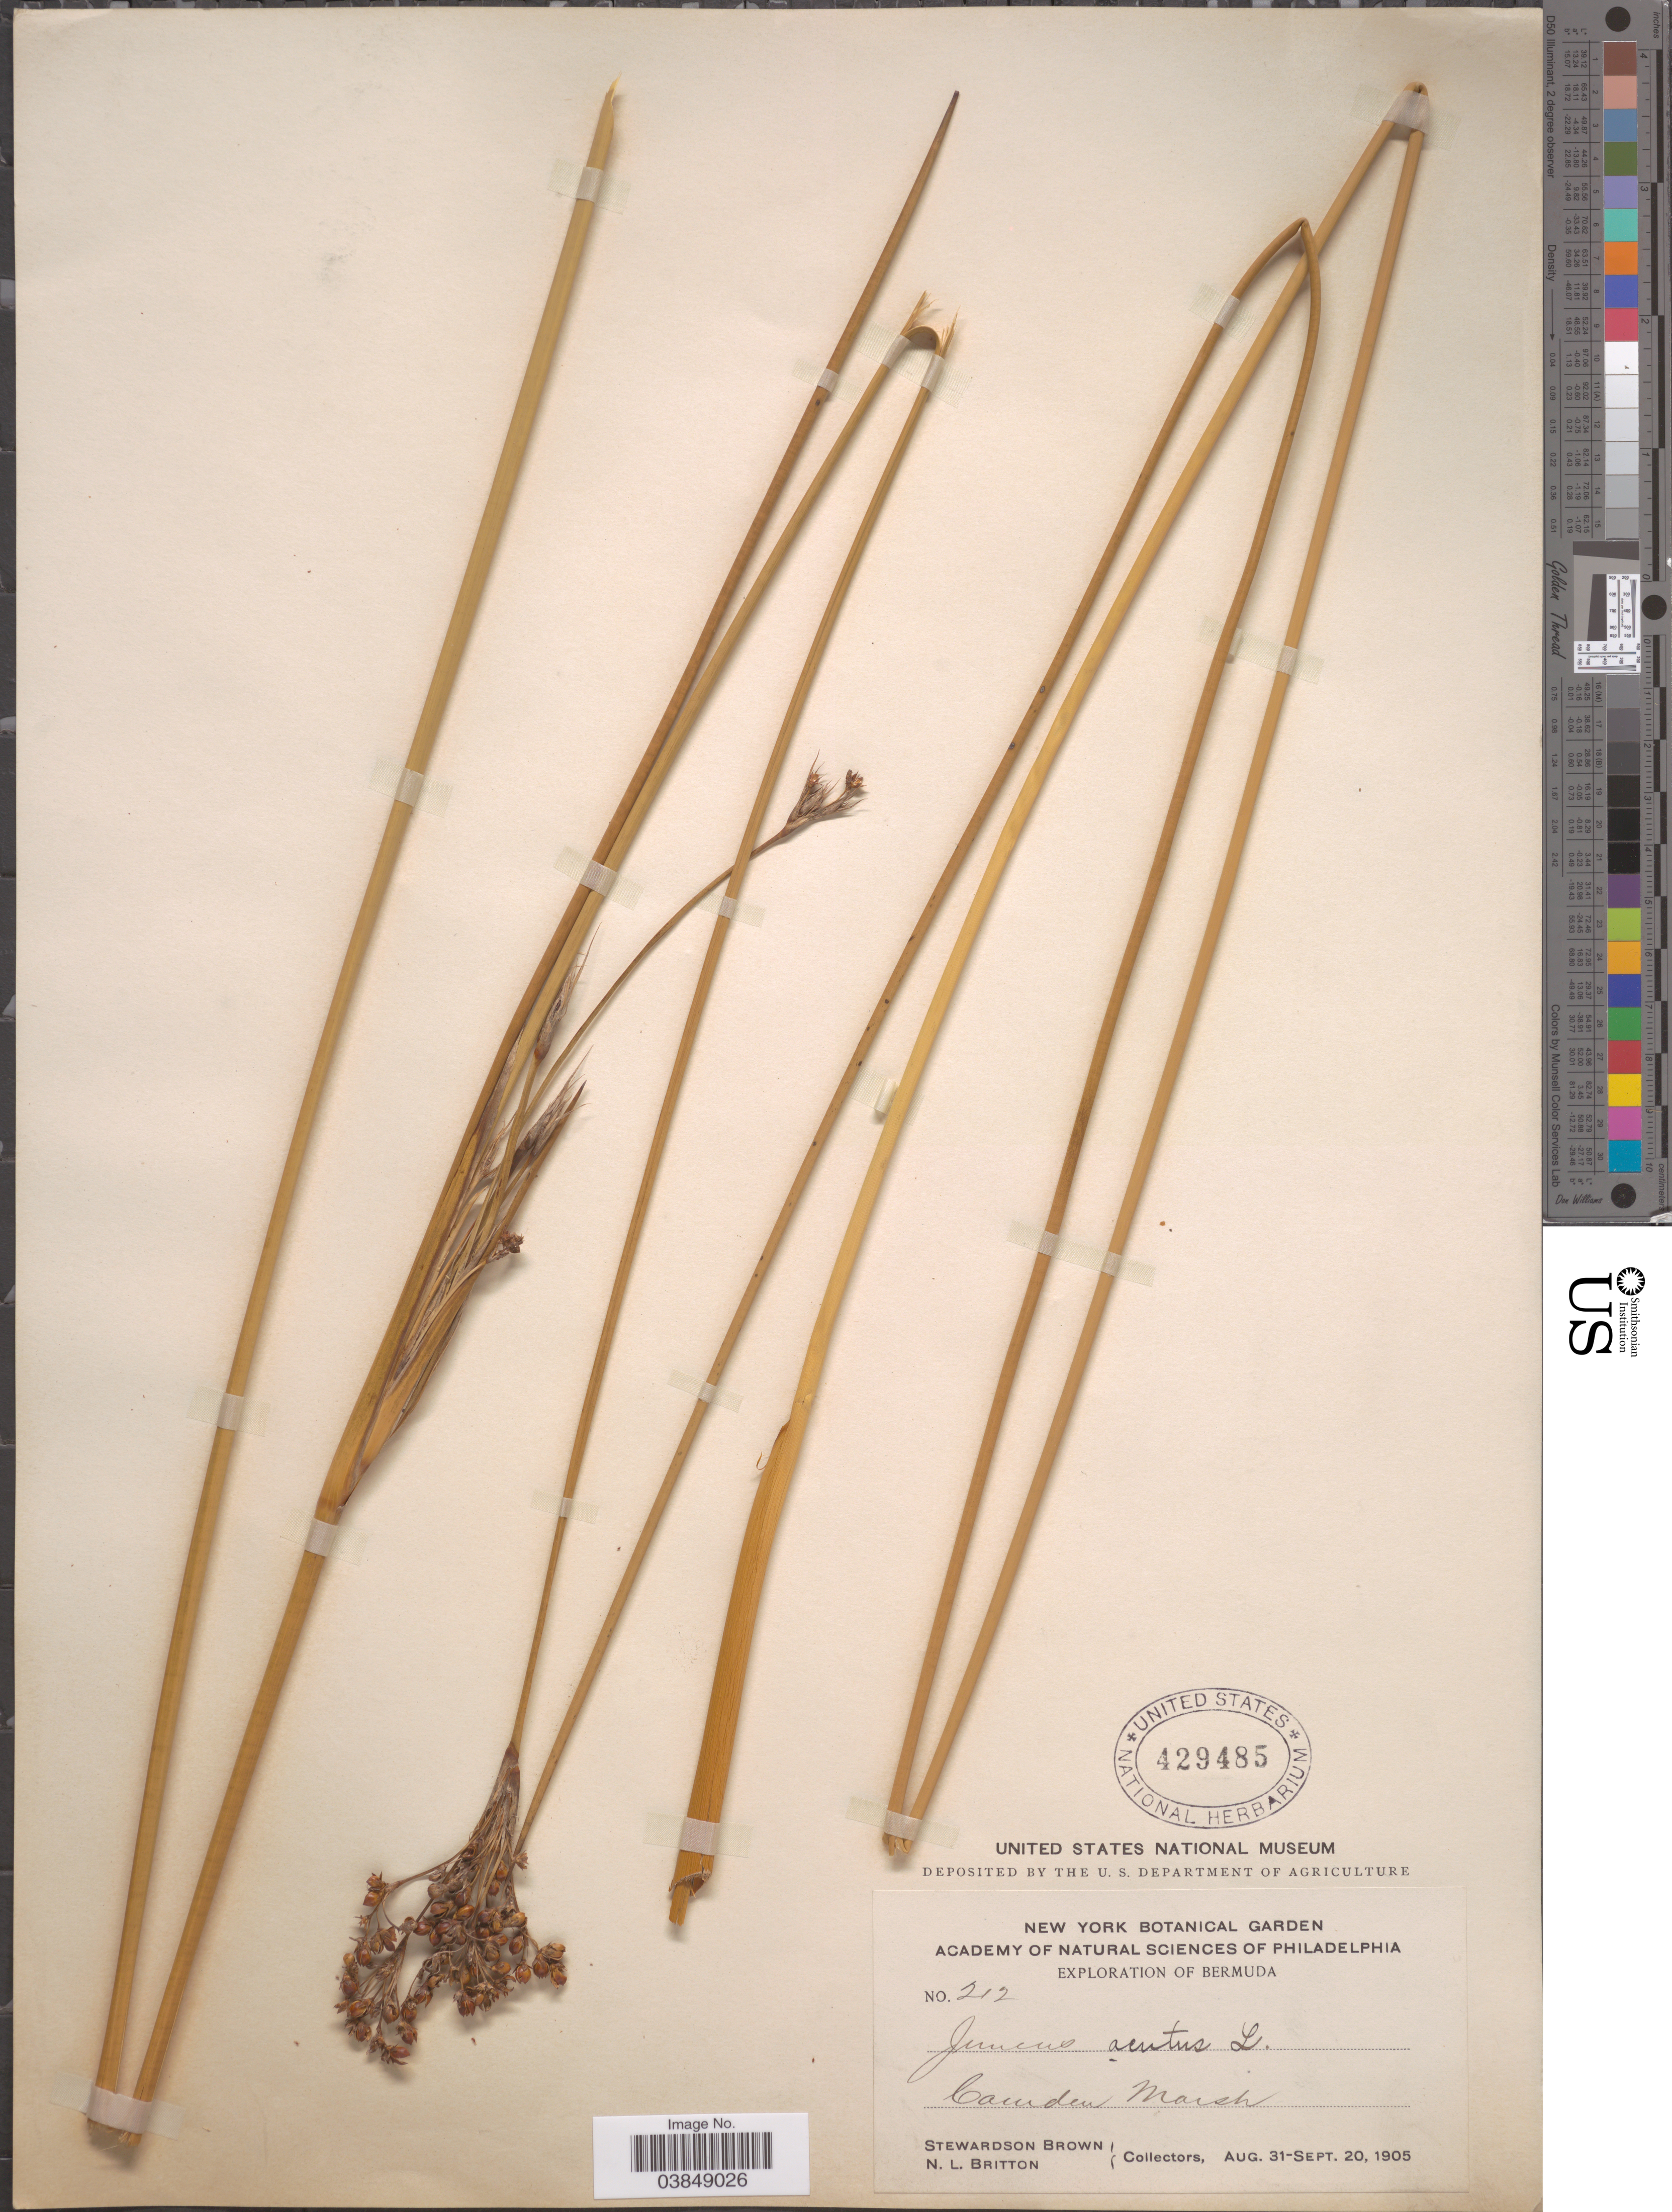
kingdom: Plantae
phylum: Tracheophyta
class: Liliopsida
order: Poales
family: Juncaceae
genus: Juncus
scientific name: Juncus acutus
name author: L.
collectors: S. Brown & Mrs. N. L. Britton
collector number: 212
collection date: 1905-08-31/1905-09-20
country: Bermuda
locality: Camden Marsh.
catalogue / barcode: US 429485